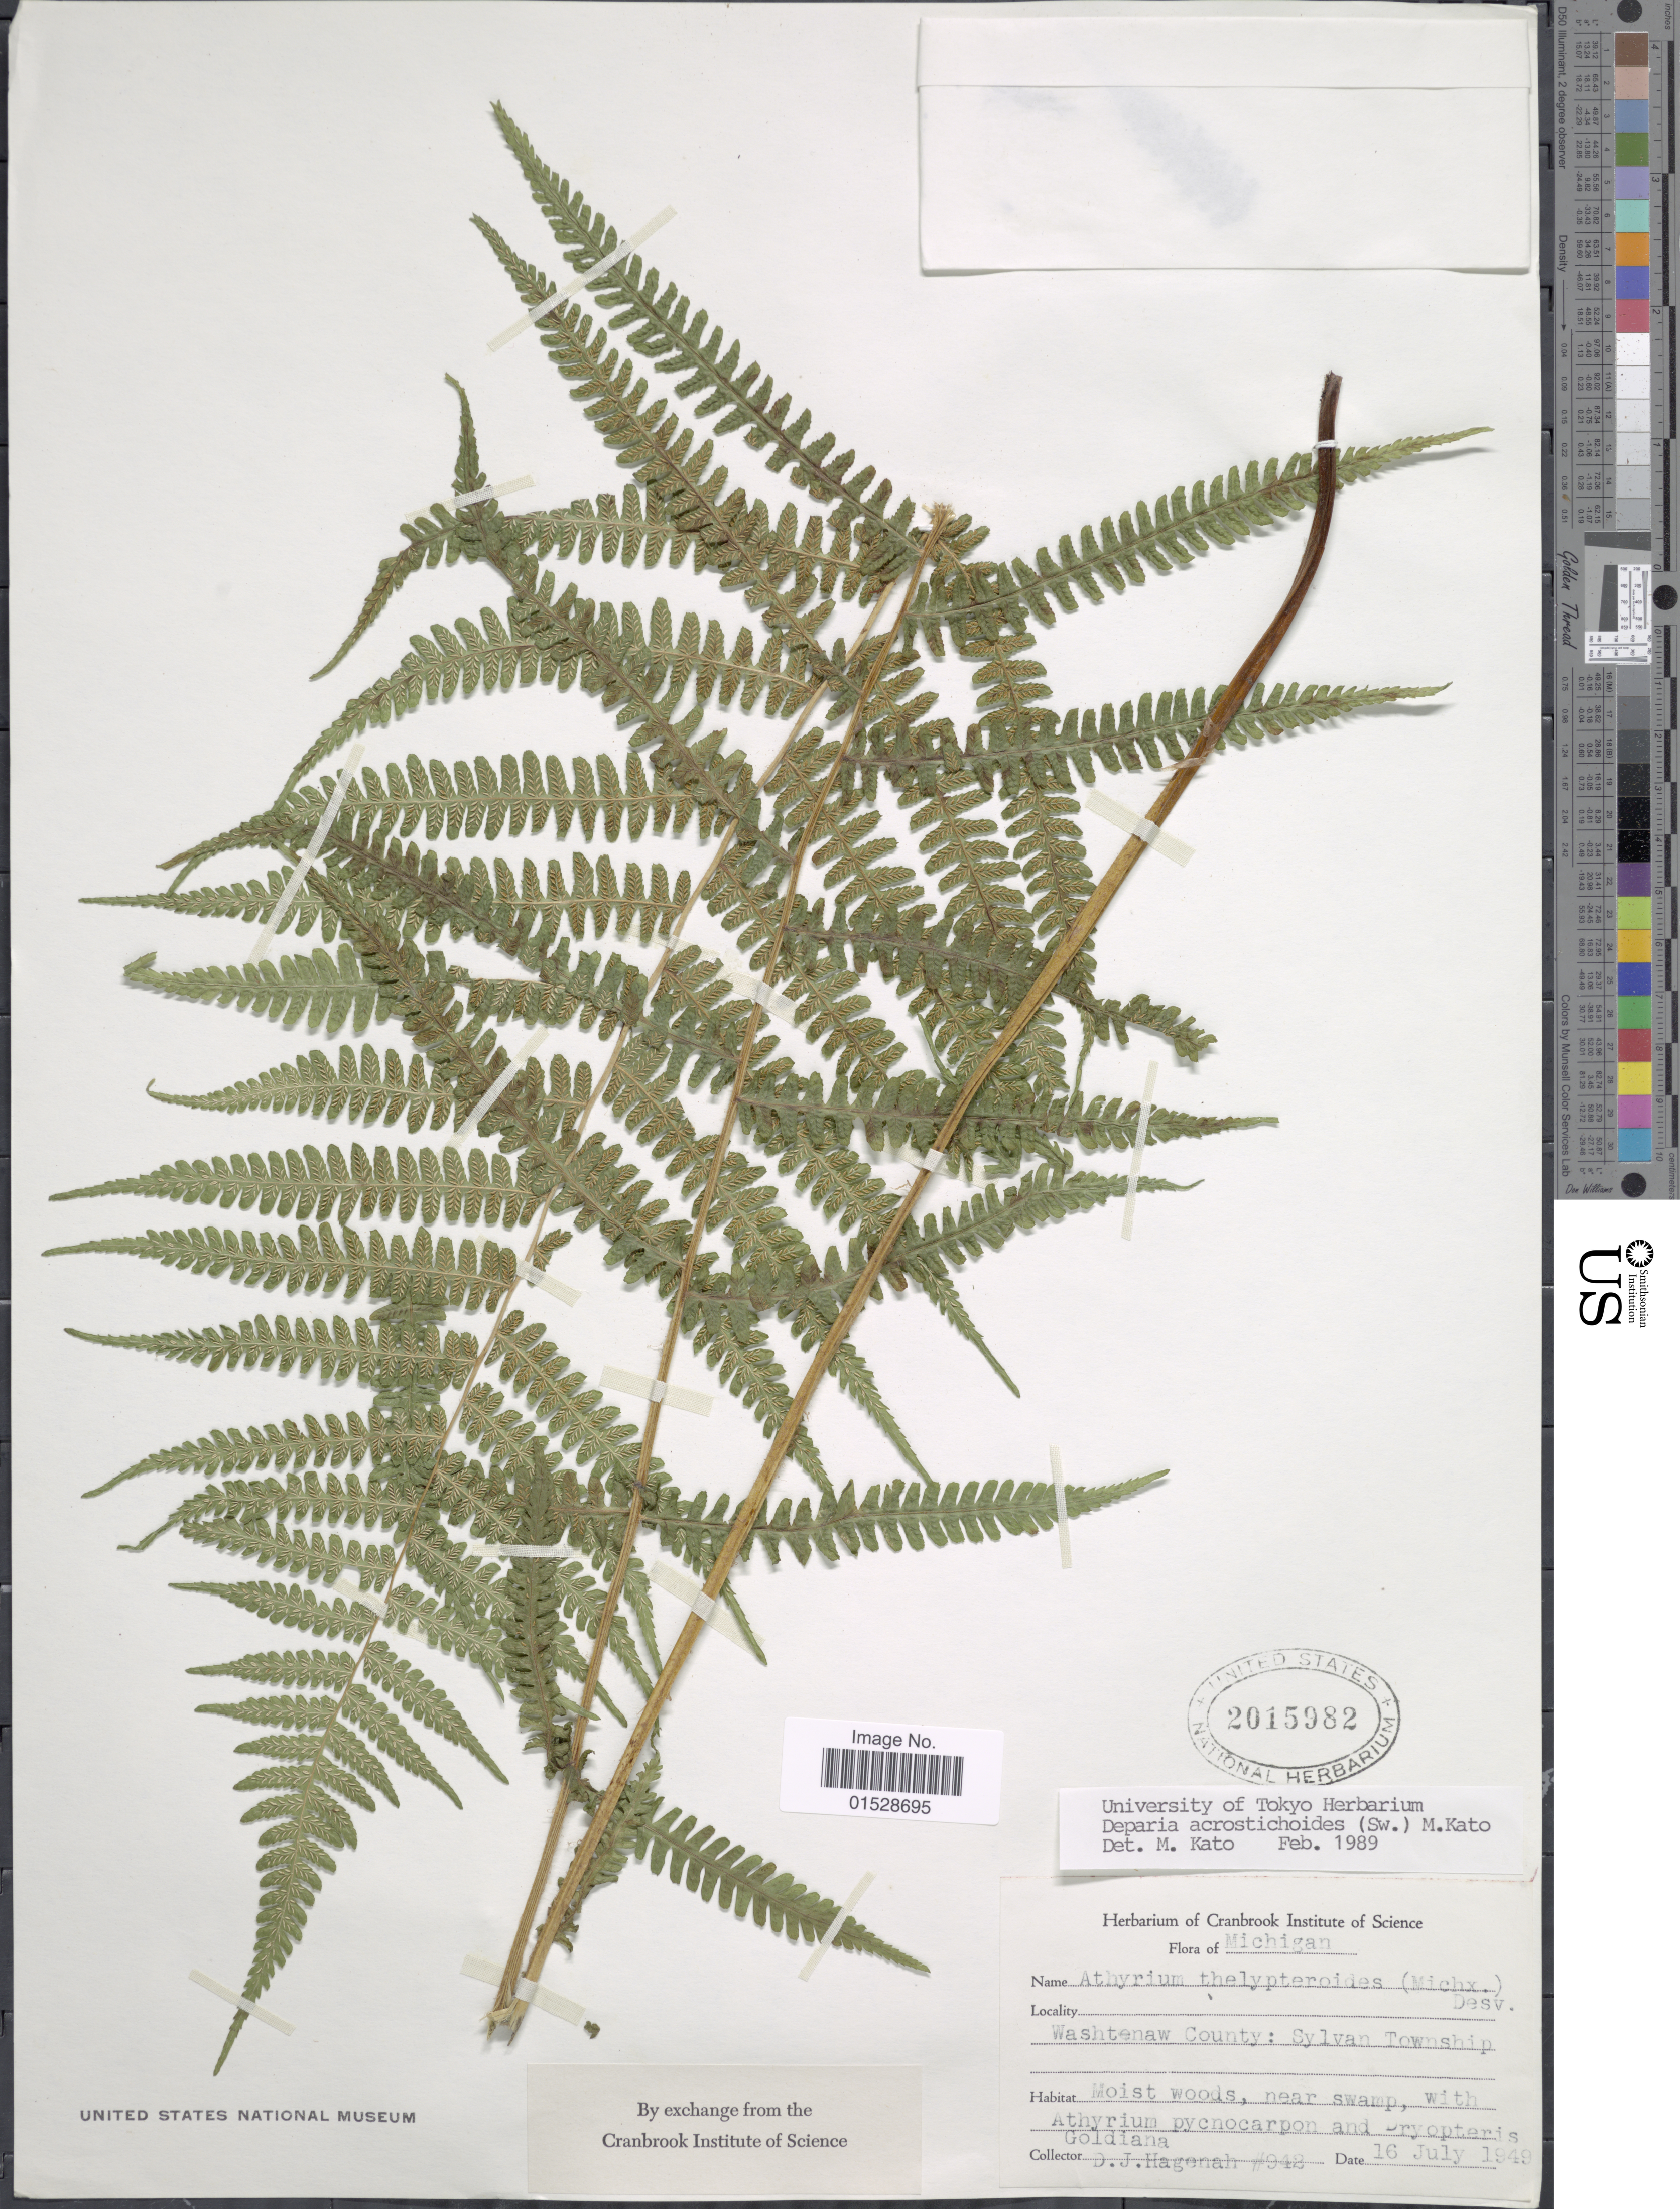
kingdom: Plantae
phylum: Tracheophyta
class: Polypodiopsida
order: Polypodiales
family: Athyriaceae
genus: Deparia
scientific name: Deparia acrostichoides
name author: (Sw.) M. Kato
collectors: D. Hagenah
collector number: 942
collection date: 1949-07-16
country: United States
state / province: Michigan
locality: Washtenaw County: Sylvan Township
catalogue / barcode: US 2015982